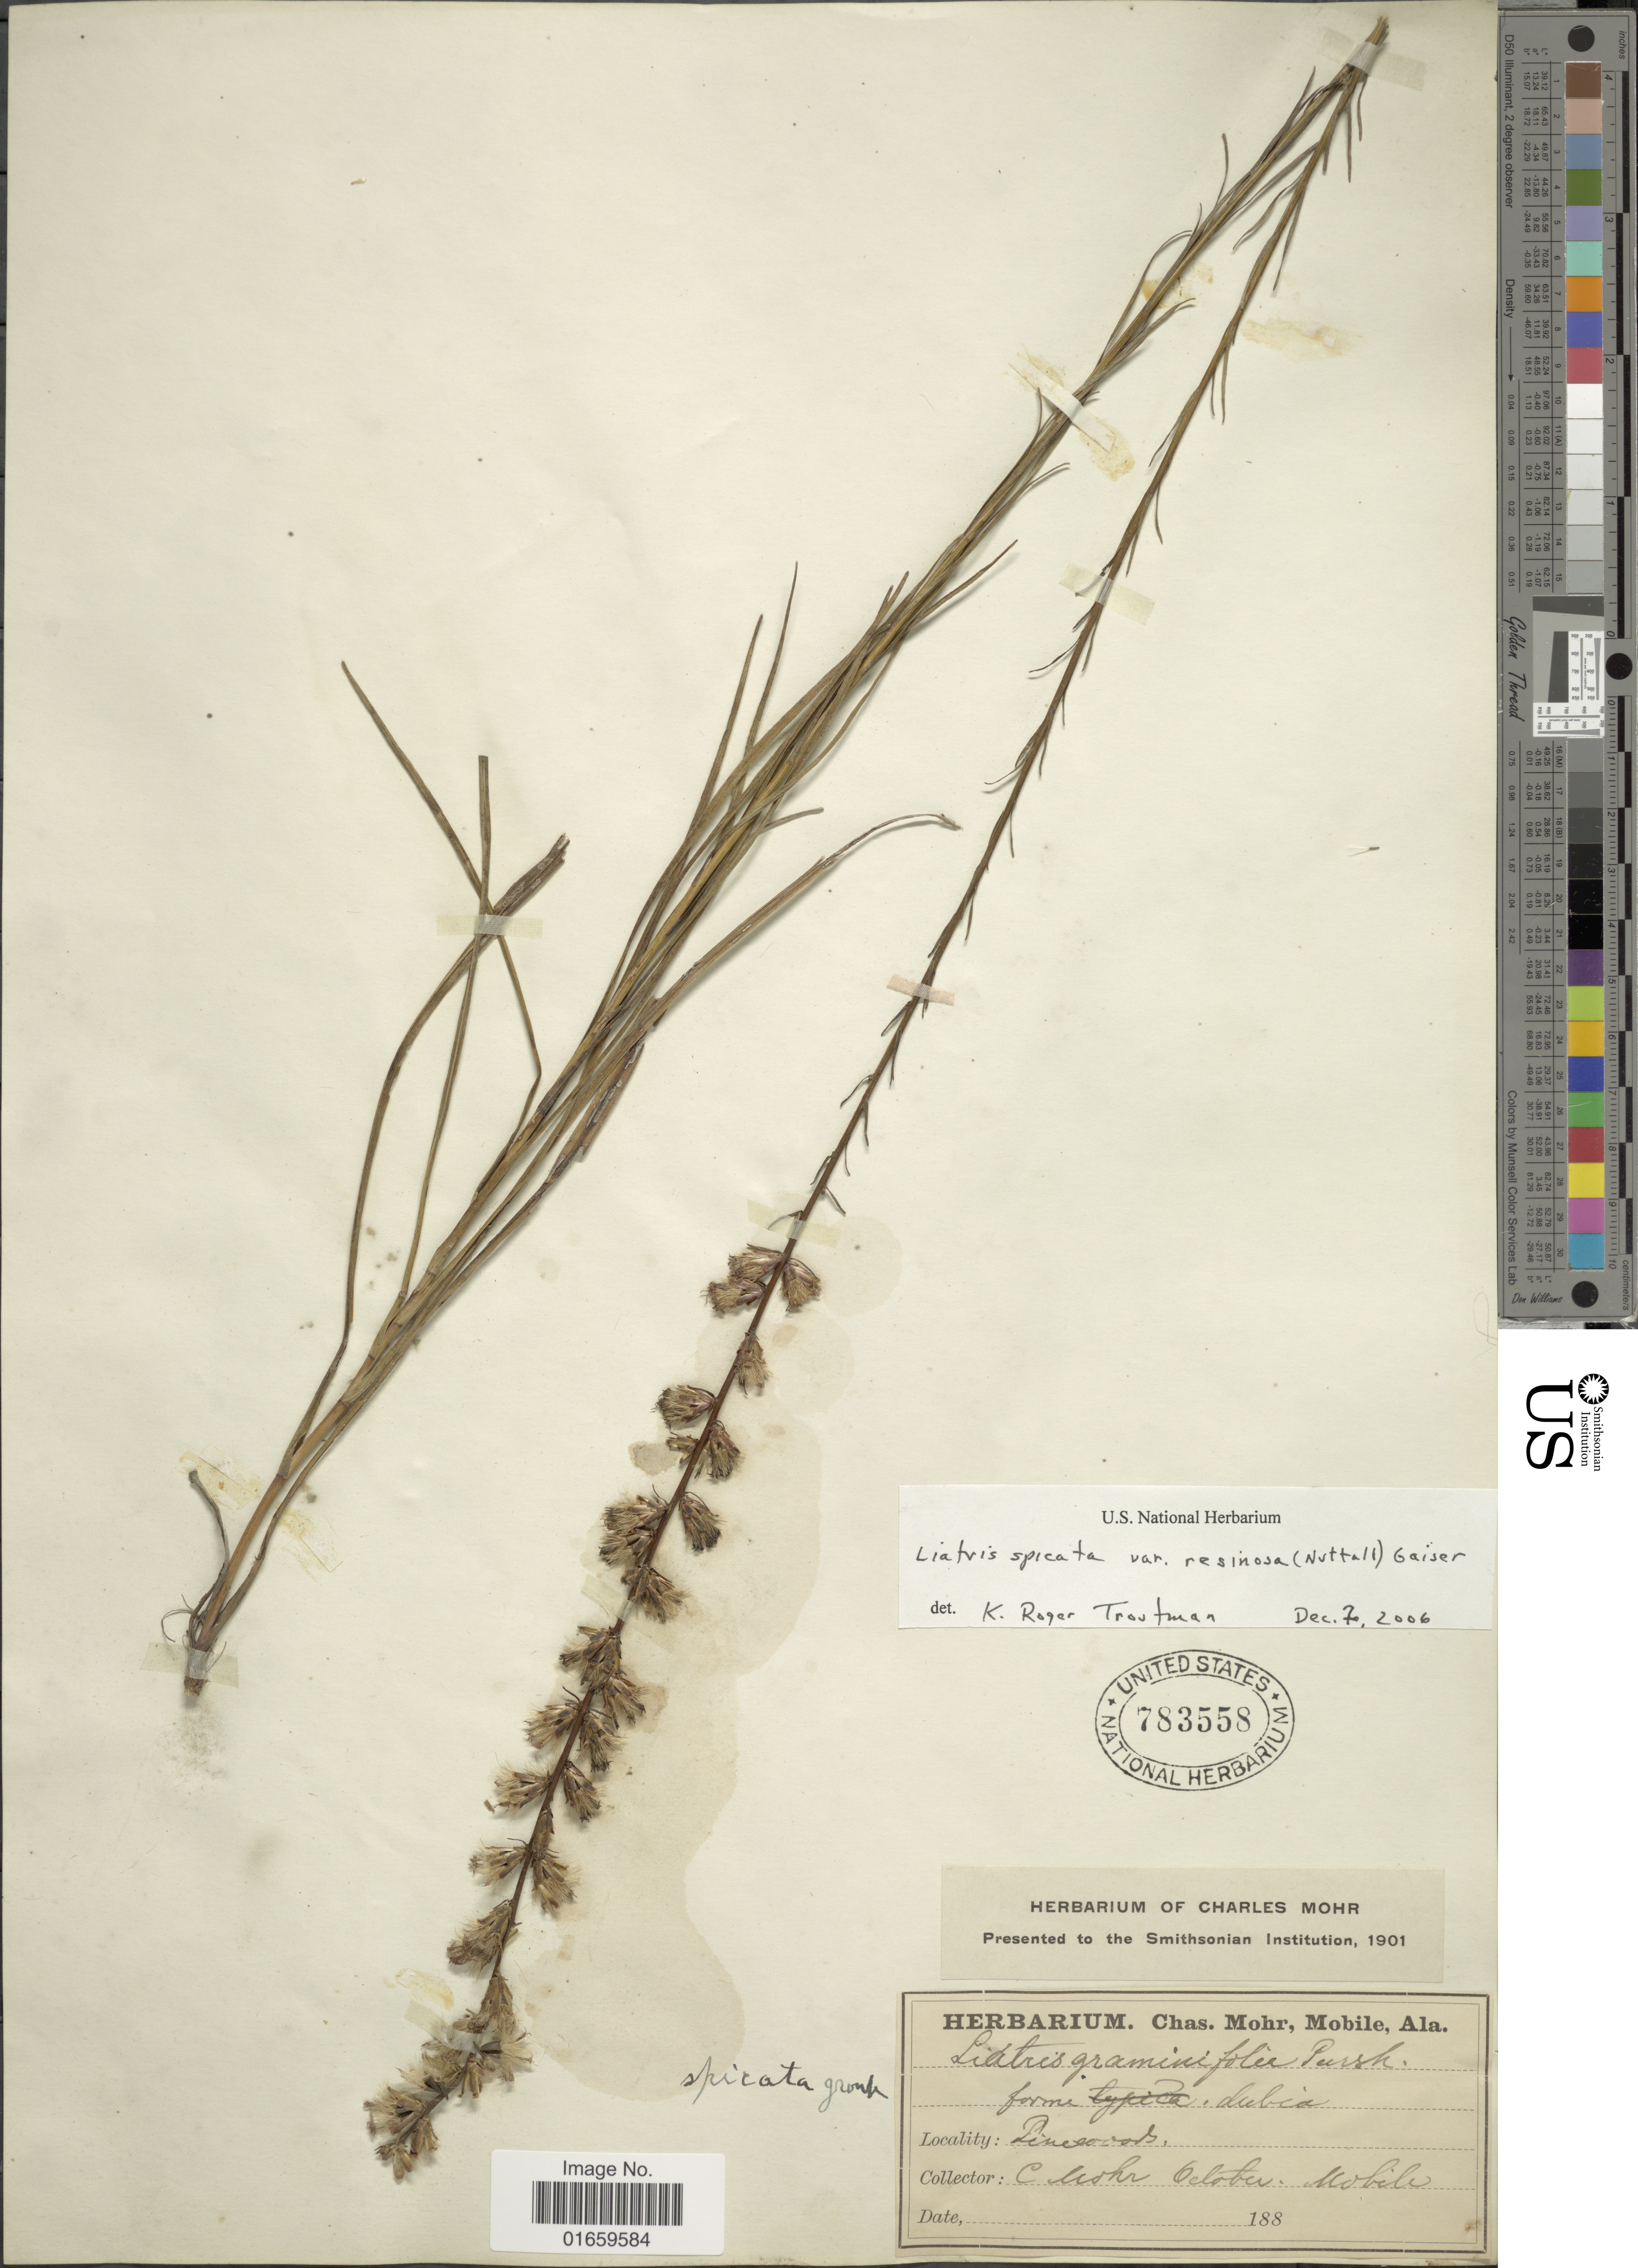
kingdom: Plantae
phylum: Tracheophyta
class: Magnoliopsida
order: Asterales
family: Asteraceae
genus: Liatris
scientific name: Liatris spicata var. resinosa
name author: (Nutt.) Gaiser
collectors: C. T. Mohr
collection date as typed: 188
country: United States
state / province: Alabama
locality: Pine woods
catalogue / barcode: US 783558